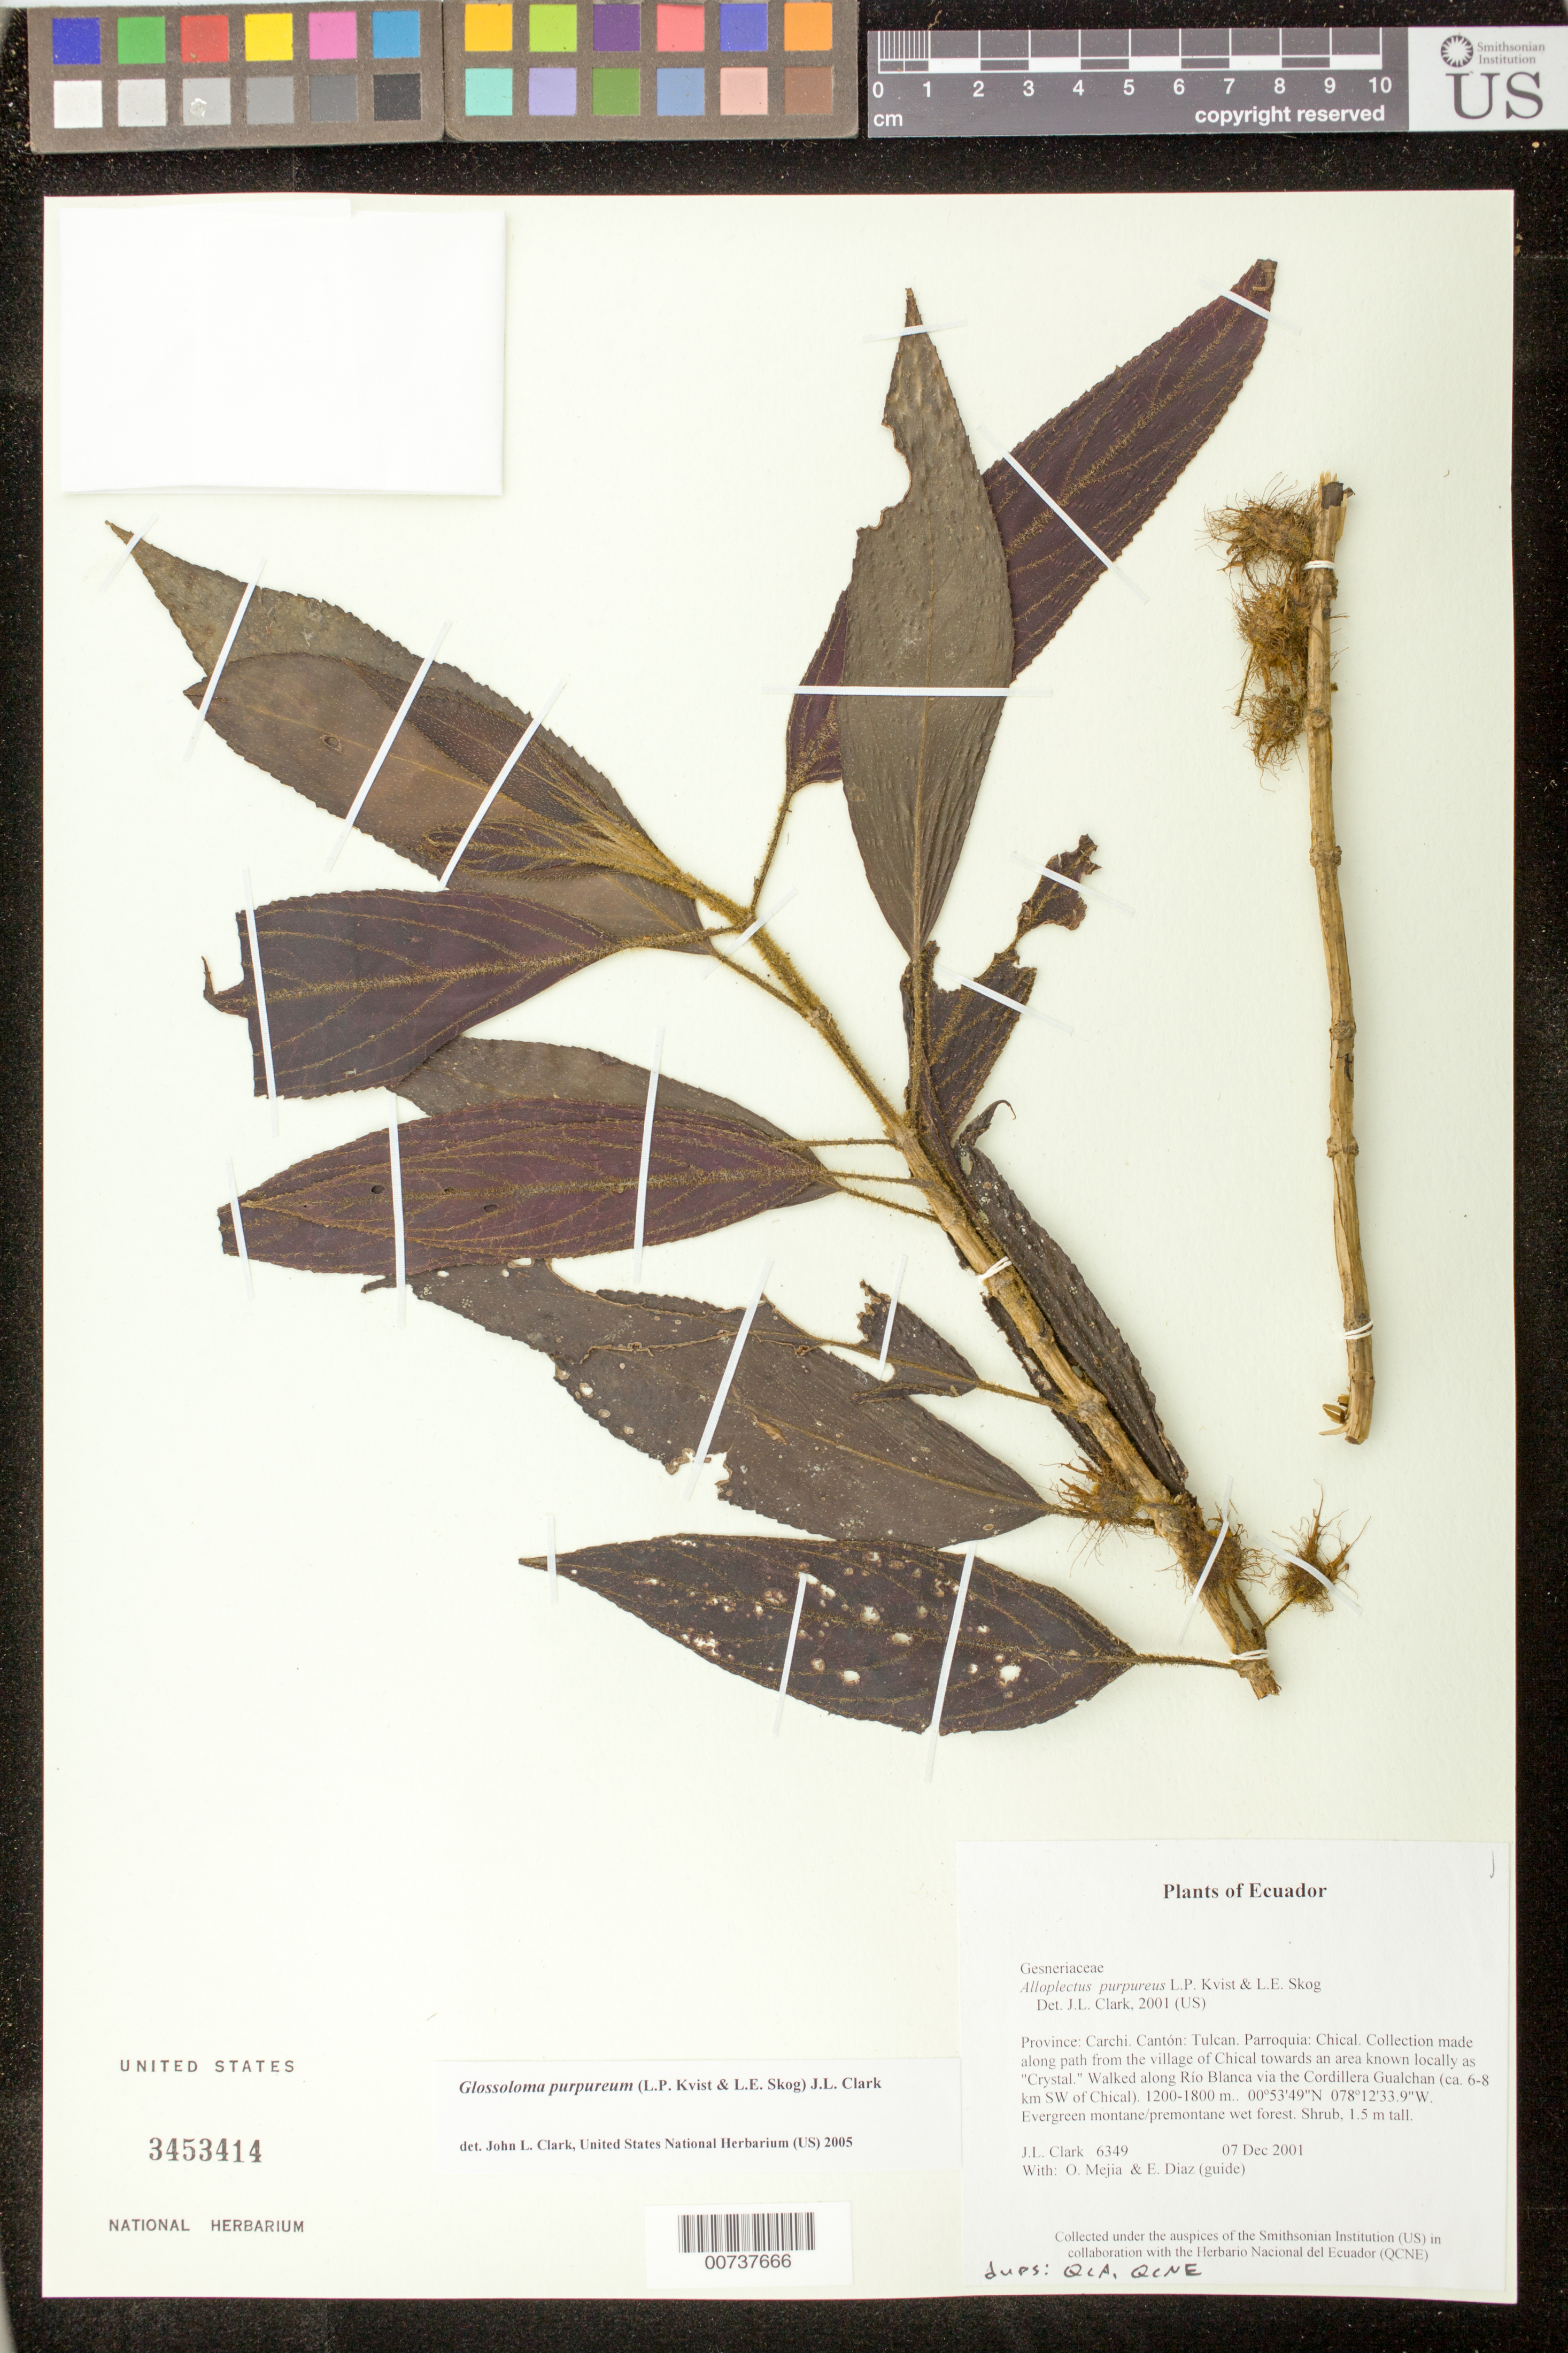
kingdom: Plantae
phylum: Tracheophyta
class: Magnoliopsida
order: Lamiales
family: Gesneriaceae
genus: Glossoloma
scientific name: Glossoloma purpureum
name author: (L.P. Kvist & L.E. Skog) J.L. Clark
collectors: J. L. Clark, O. Mejia & E. Diaz (guide)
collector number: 6349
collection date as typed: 07 Dec 2001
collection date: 2001-12-07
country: Ecuador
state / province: Carchi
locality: Tulcan. Parroquia: Chical. Collection made along path from the village of Chical towards an area known locally as "Crystal." Walked along Río Blanca via the Cordillera Gualchan (ca. 6-8 km SW of Chical).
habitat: Evergreen montane/premontane wet forest.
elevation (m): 1200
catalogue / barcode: US 3453414